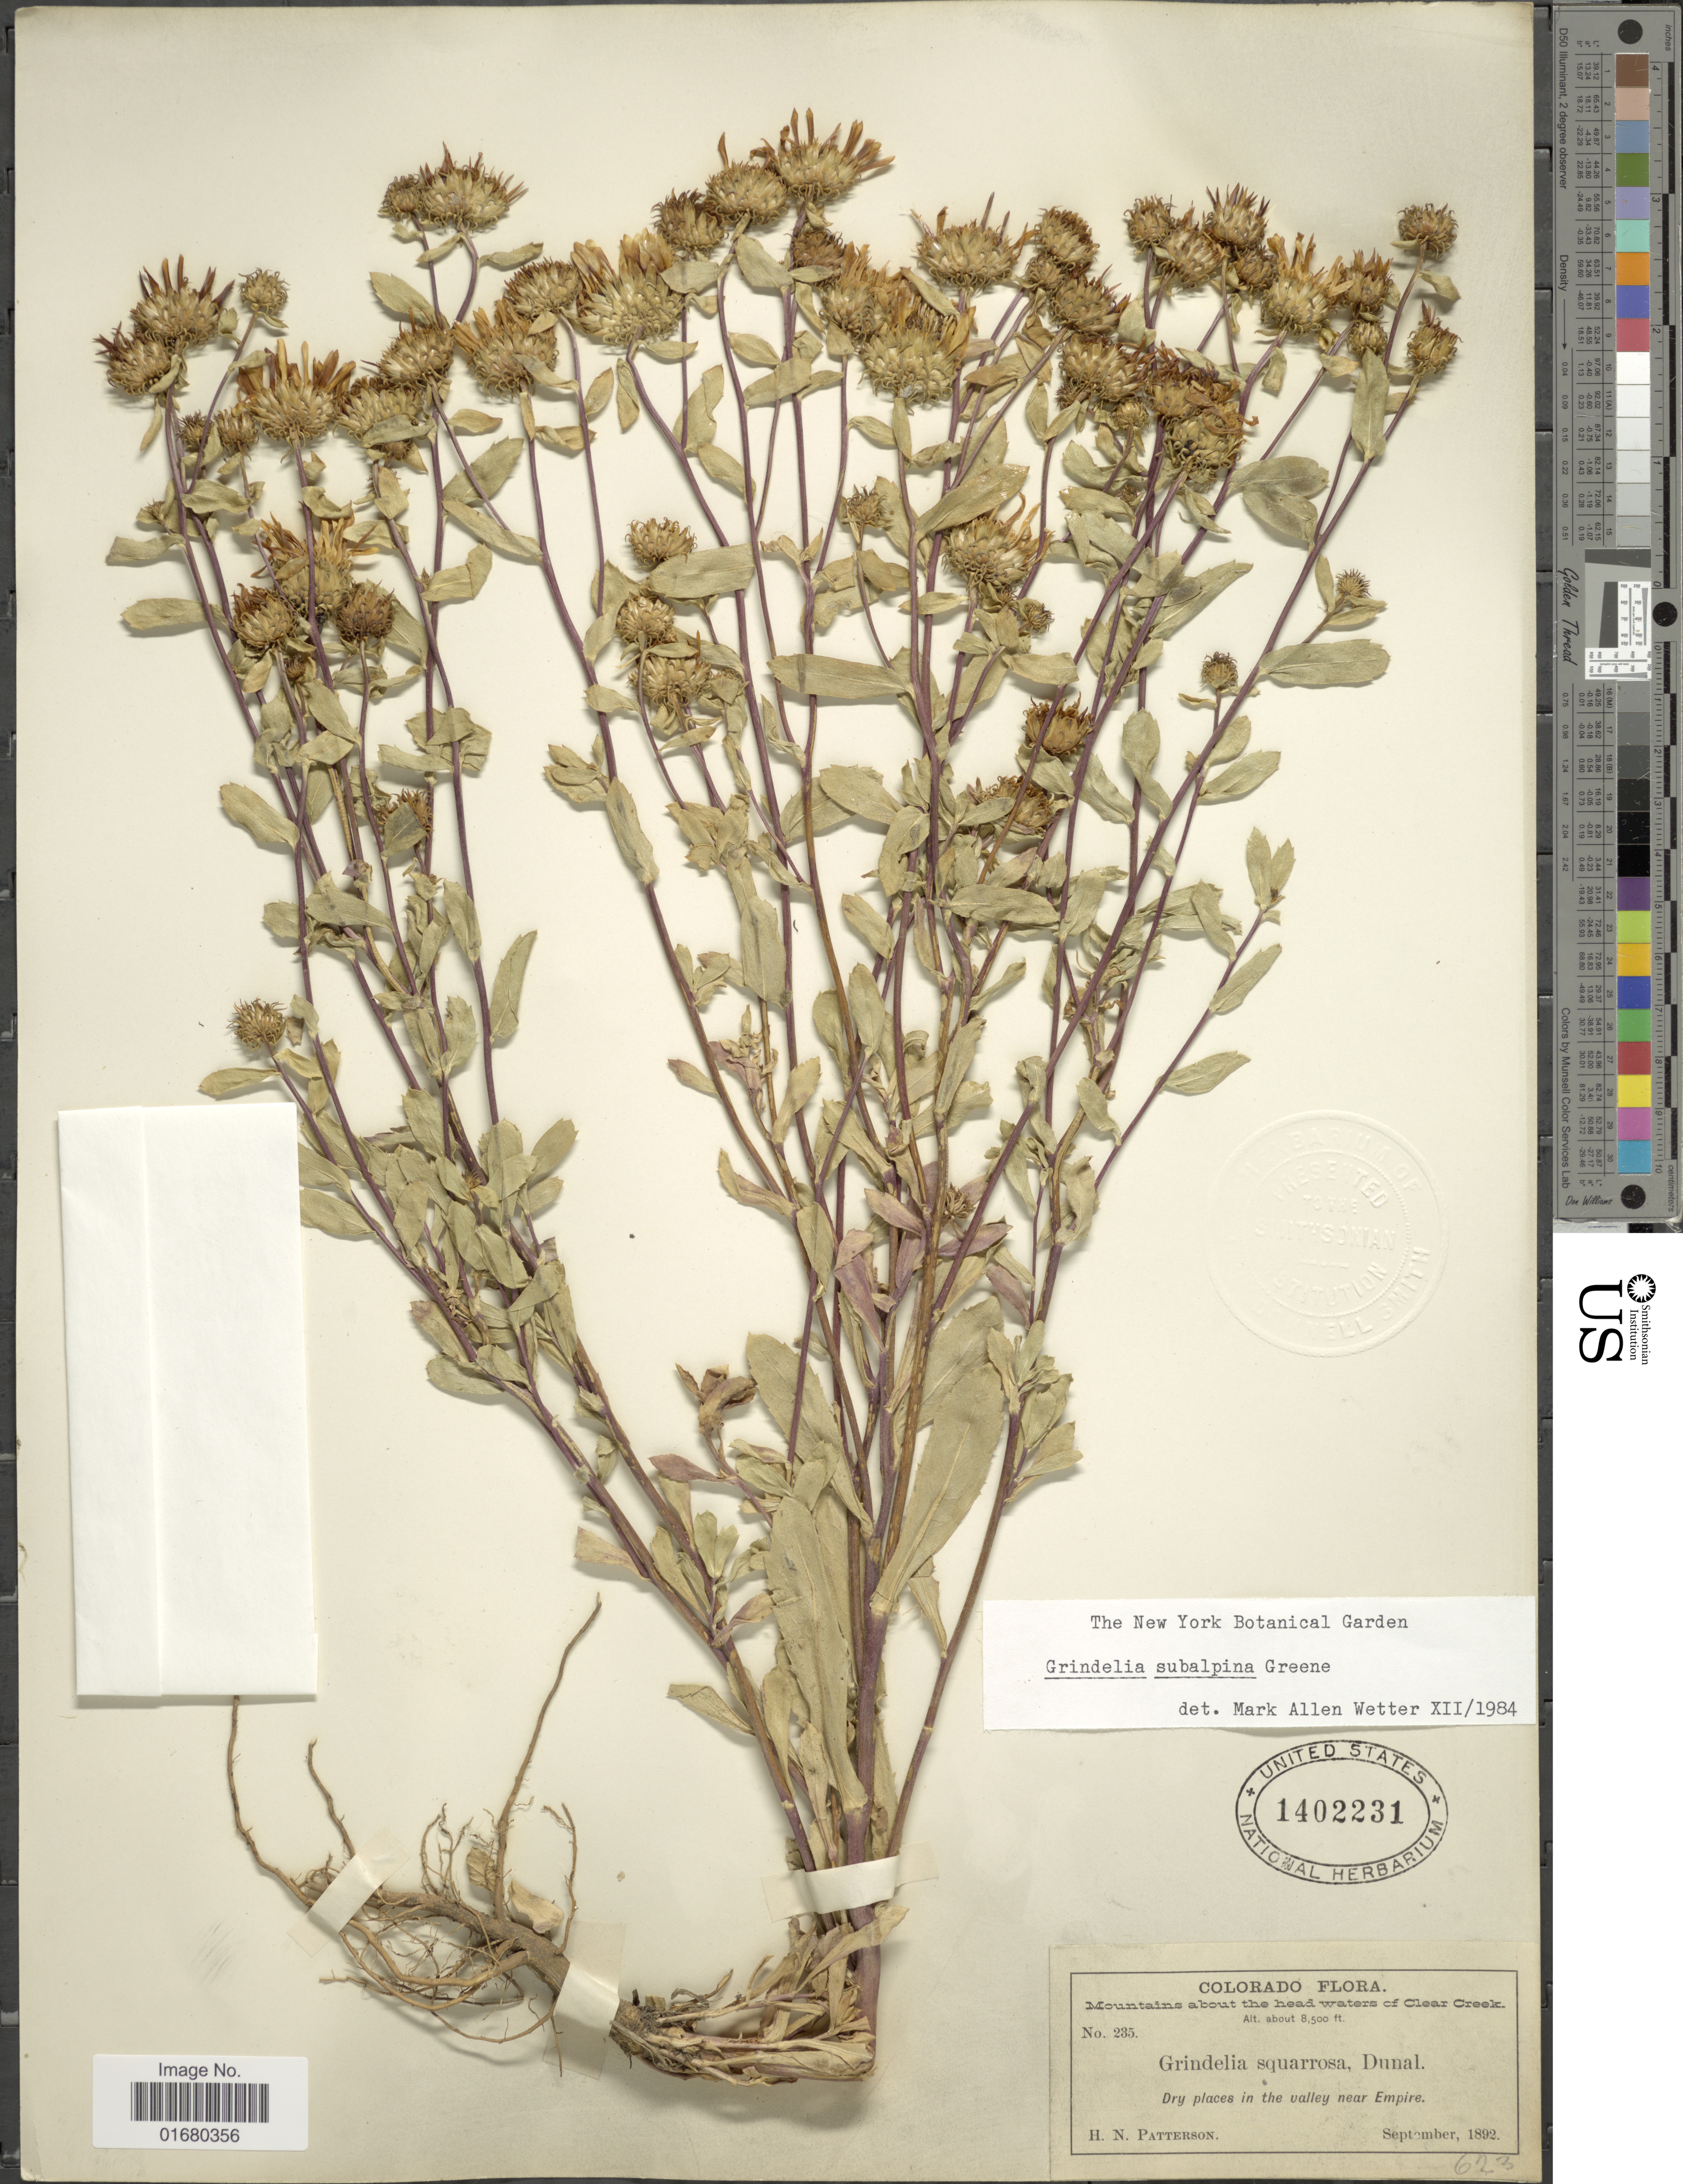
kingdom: Plantae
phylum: Tracheophyta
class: Magnoliopsida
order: Asterales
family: Asteraceae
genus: Grindelia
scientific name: Grindelia subalpina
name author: S.W. Greene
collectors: H. N. Patterson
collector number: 235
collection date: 1892-09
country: United States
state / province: Colorado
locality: Mountains about the head waters of Clear Creek, Dry places in the valley near Empire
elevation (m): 2591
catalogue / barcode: US 1402231